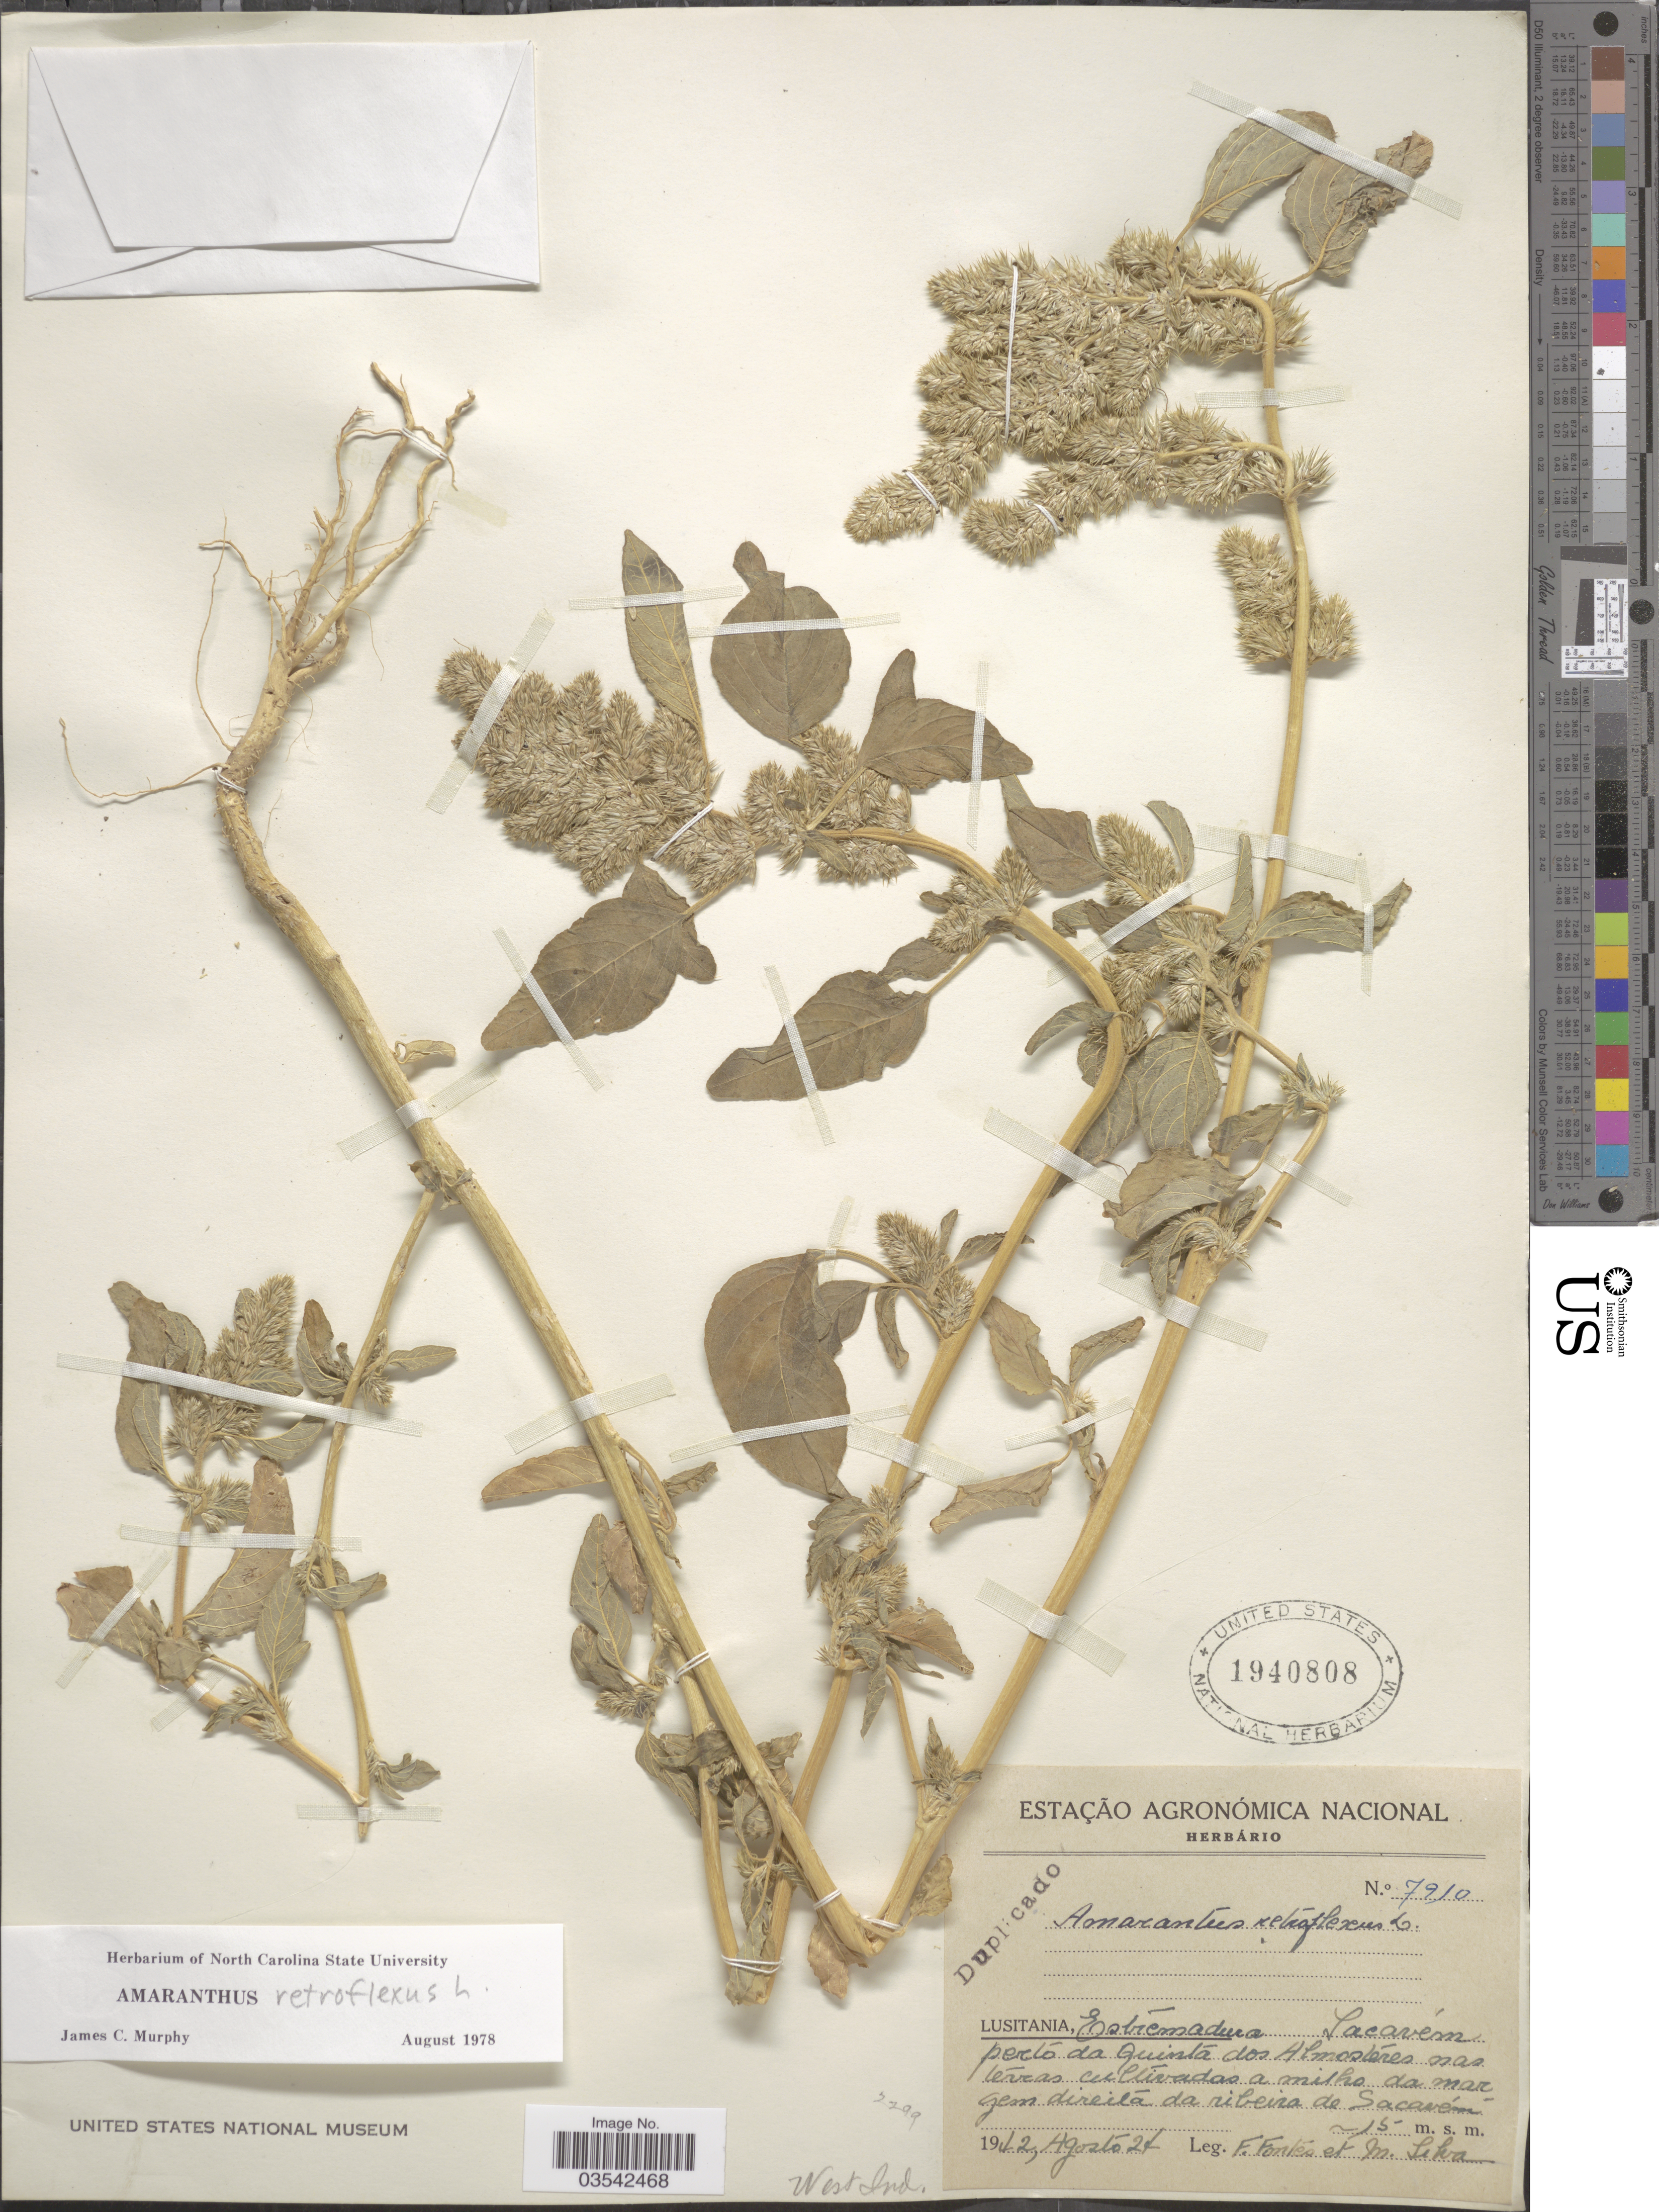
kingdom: Plantae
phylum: Tracheophyta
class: Magnoliopsida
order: Caryophyllales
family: Amaranthaceae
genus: Amaranthus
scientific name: Amaranthus retroflexus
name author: L.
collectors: Fontes, F. & M. Silva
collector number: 7910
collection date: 1942-08-24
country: Portugal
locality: Lusitania, Estremadura. Sacavém perto da Quinta dos Almosteres nas terras cultivadas a milho da margem direita da ribeira de Sacavém.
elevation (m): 15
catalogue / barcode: US 1940808